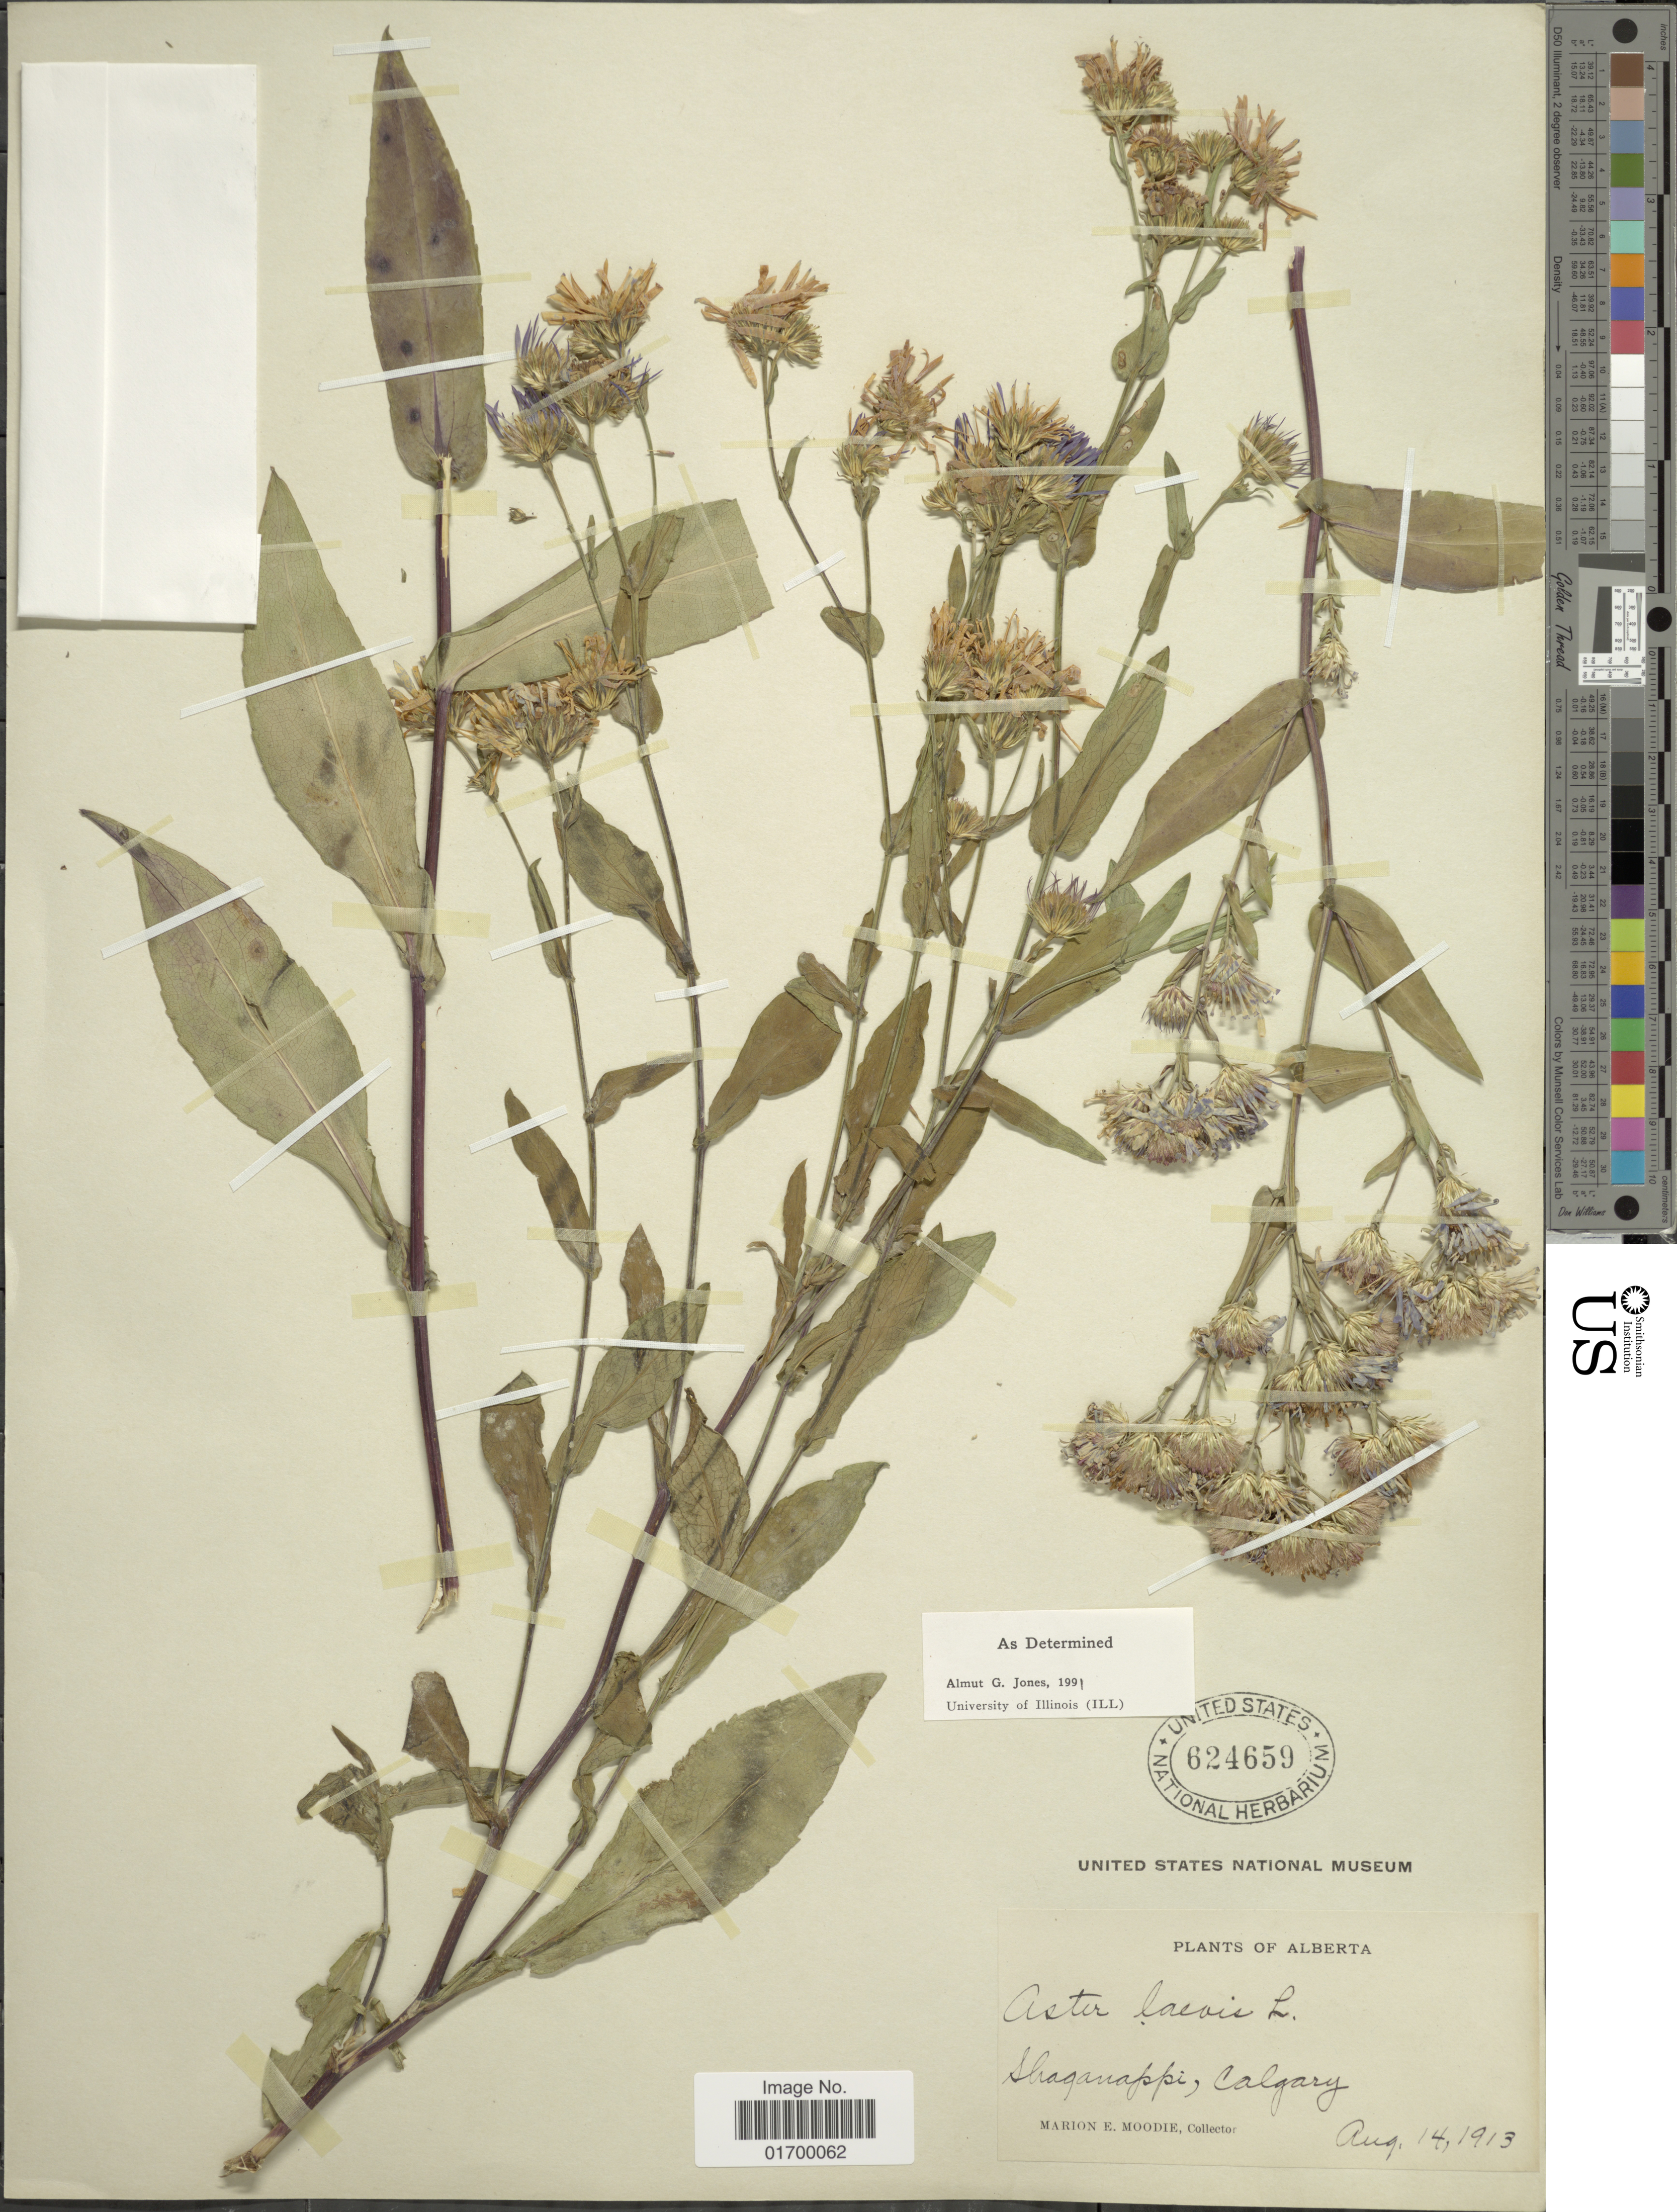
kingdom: Plantae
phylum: Tracheophyta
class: Magnoliopsida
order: Asterales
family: Asteraceae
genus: Symphyotrichum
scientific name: Symphyotrichum laeve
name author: (L.) Á. Löve & D. Löve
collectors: M. E. Moodie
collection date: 1913-08-14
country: Canada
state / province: Alberta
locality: Shaganappi, Calgary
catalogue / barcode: US 624659